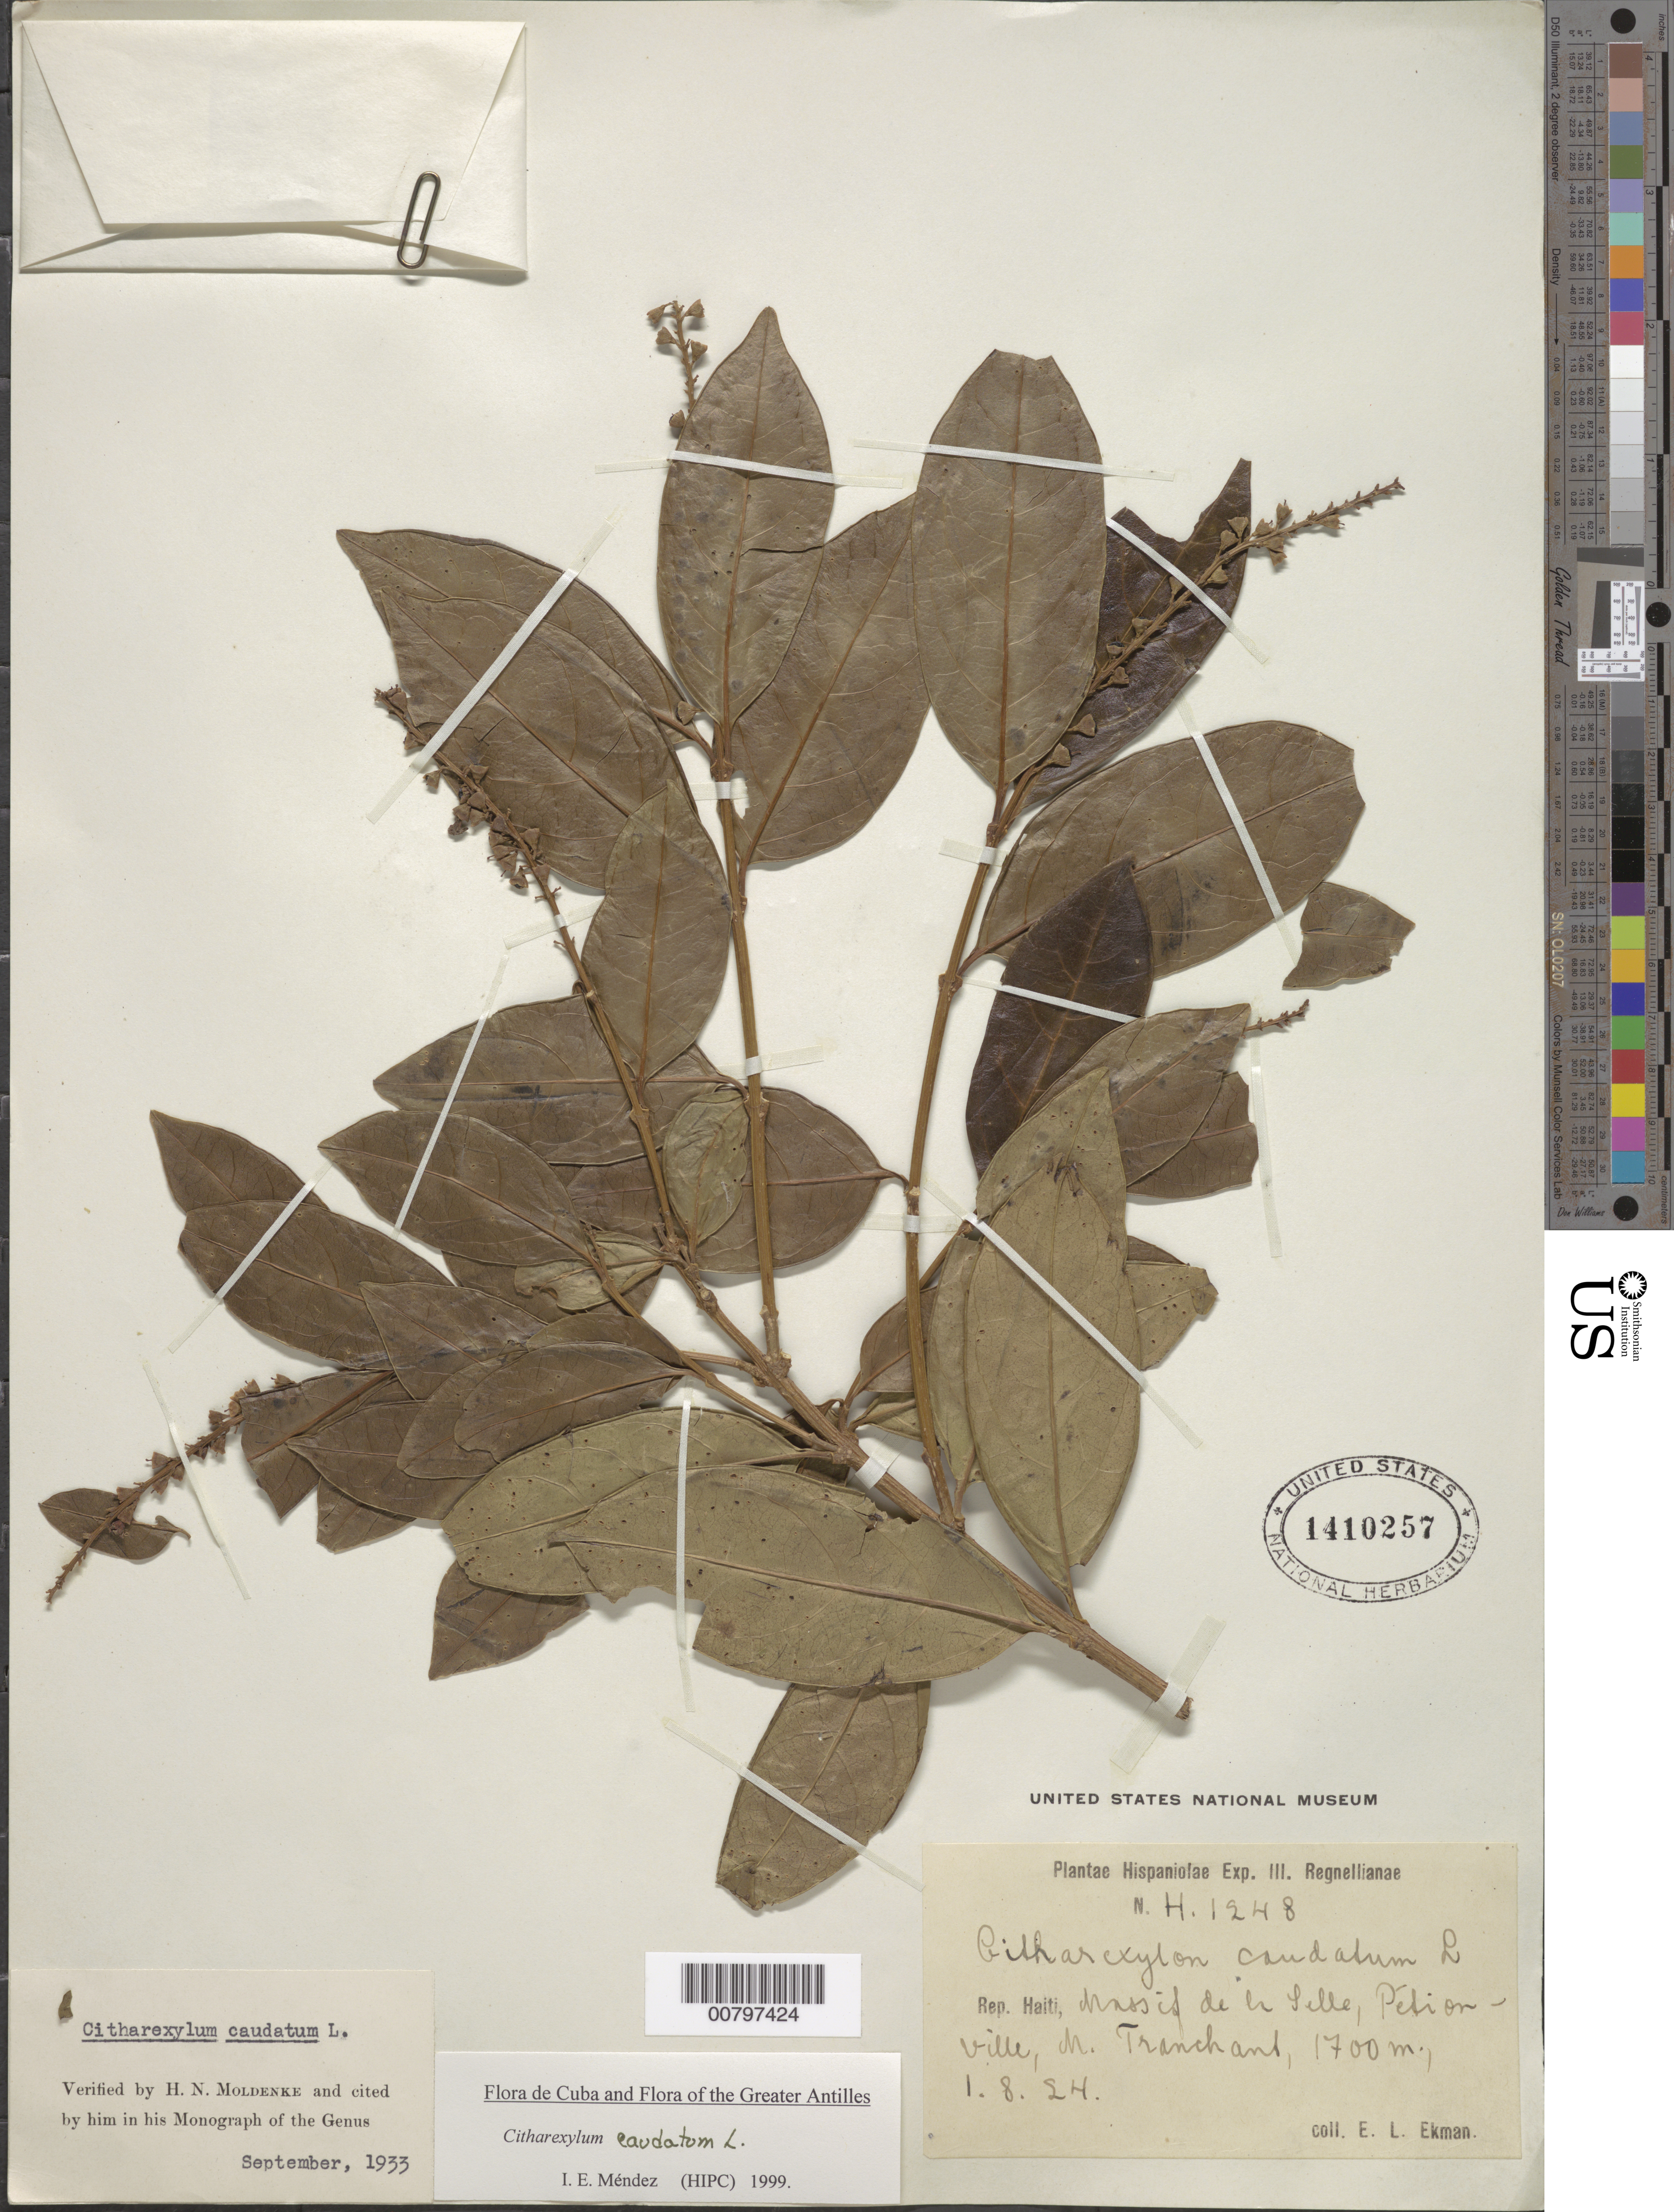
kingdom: Plantae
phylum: Tracheophyta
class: Magnoliopsida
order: Lamiales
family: Verbenaceae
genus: Citharexylum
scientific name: Citharexylum caudatum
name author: L.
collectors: E. L. Ekman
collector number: H 1248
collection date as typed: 01 Aug 1924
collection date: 1924-08-01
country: Haiti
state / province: Ouest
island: Hispaniola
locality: Massif de la Selle, Pétionville, M. Tranchant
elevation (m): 1700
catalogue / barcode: US 1410257